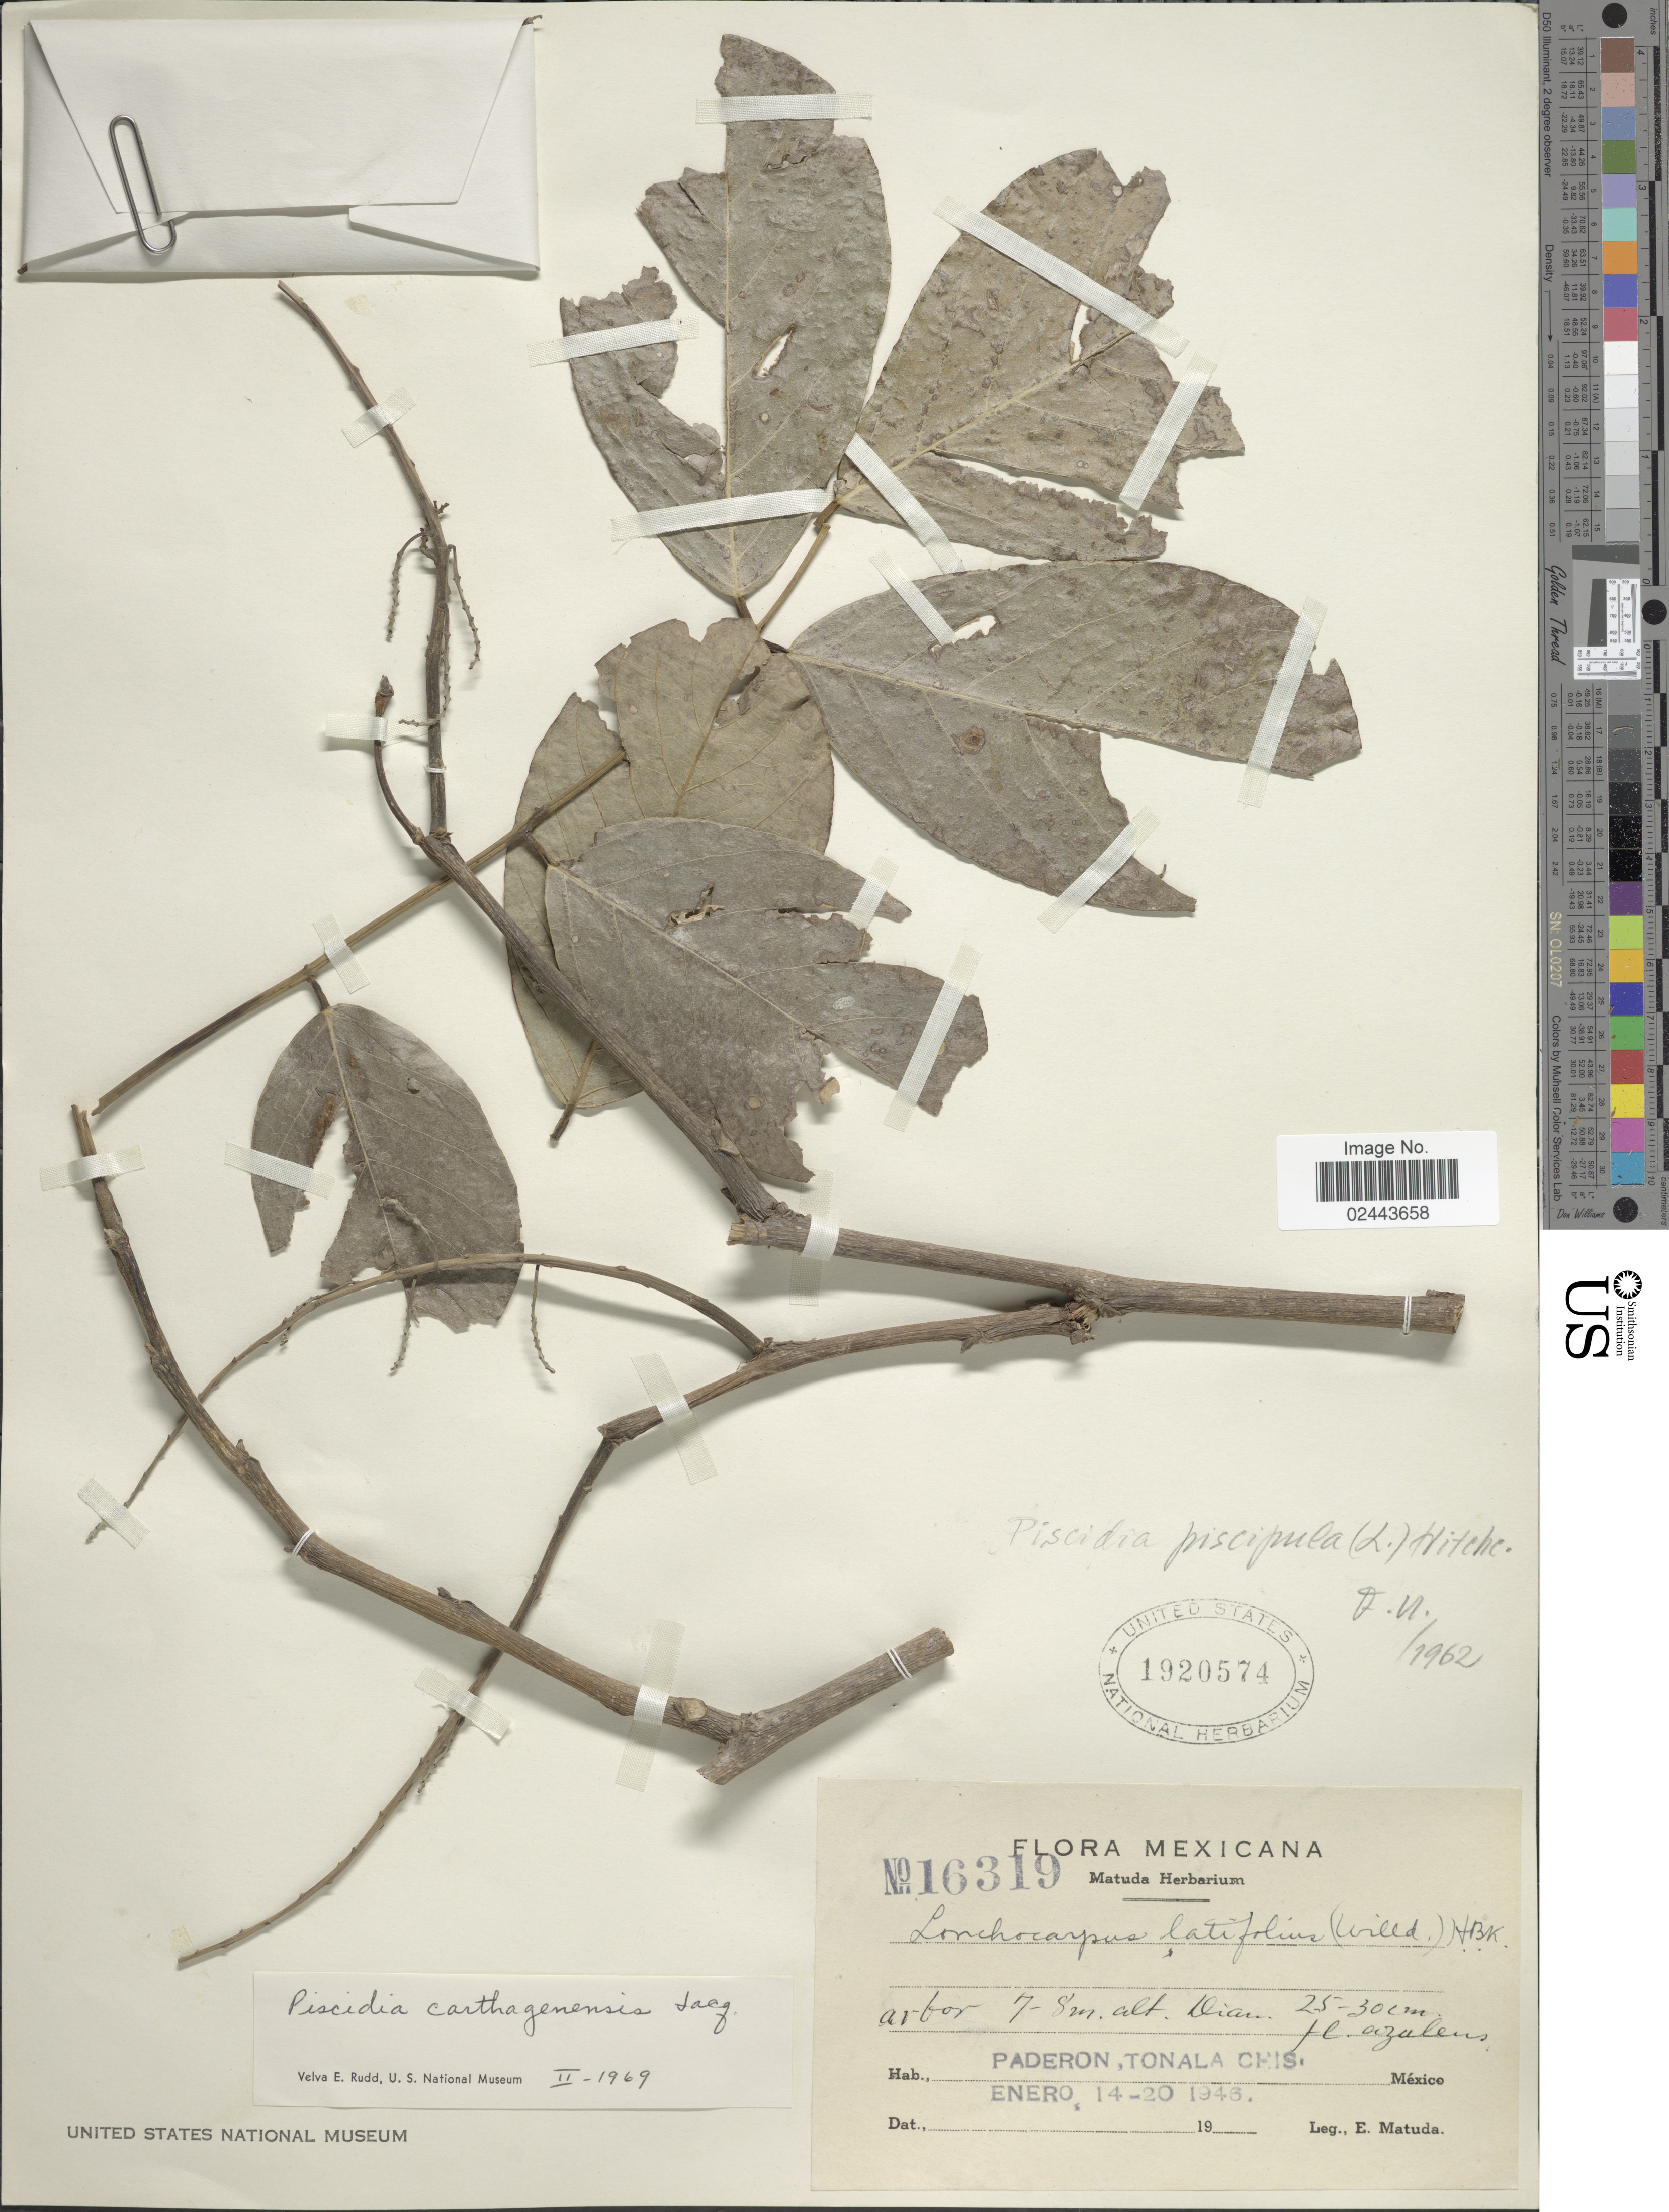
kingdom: Plantae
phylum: Tracheophyta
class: Magnoliopsida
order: Fabales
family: Fabaceae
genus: Piscidia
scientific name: Piscidia carthagenensis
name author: Jacq.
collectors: E. Matuda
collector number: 16319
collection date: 1946-01-14/1946-01-20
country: Mexico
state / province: Chiapas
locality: Paderson, Tonala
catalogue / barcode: US 1920574